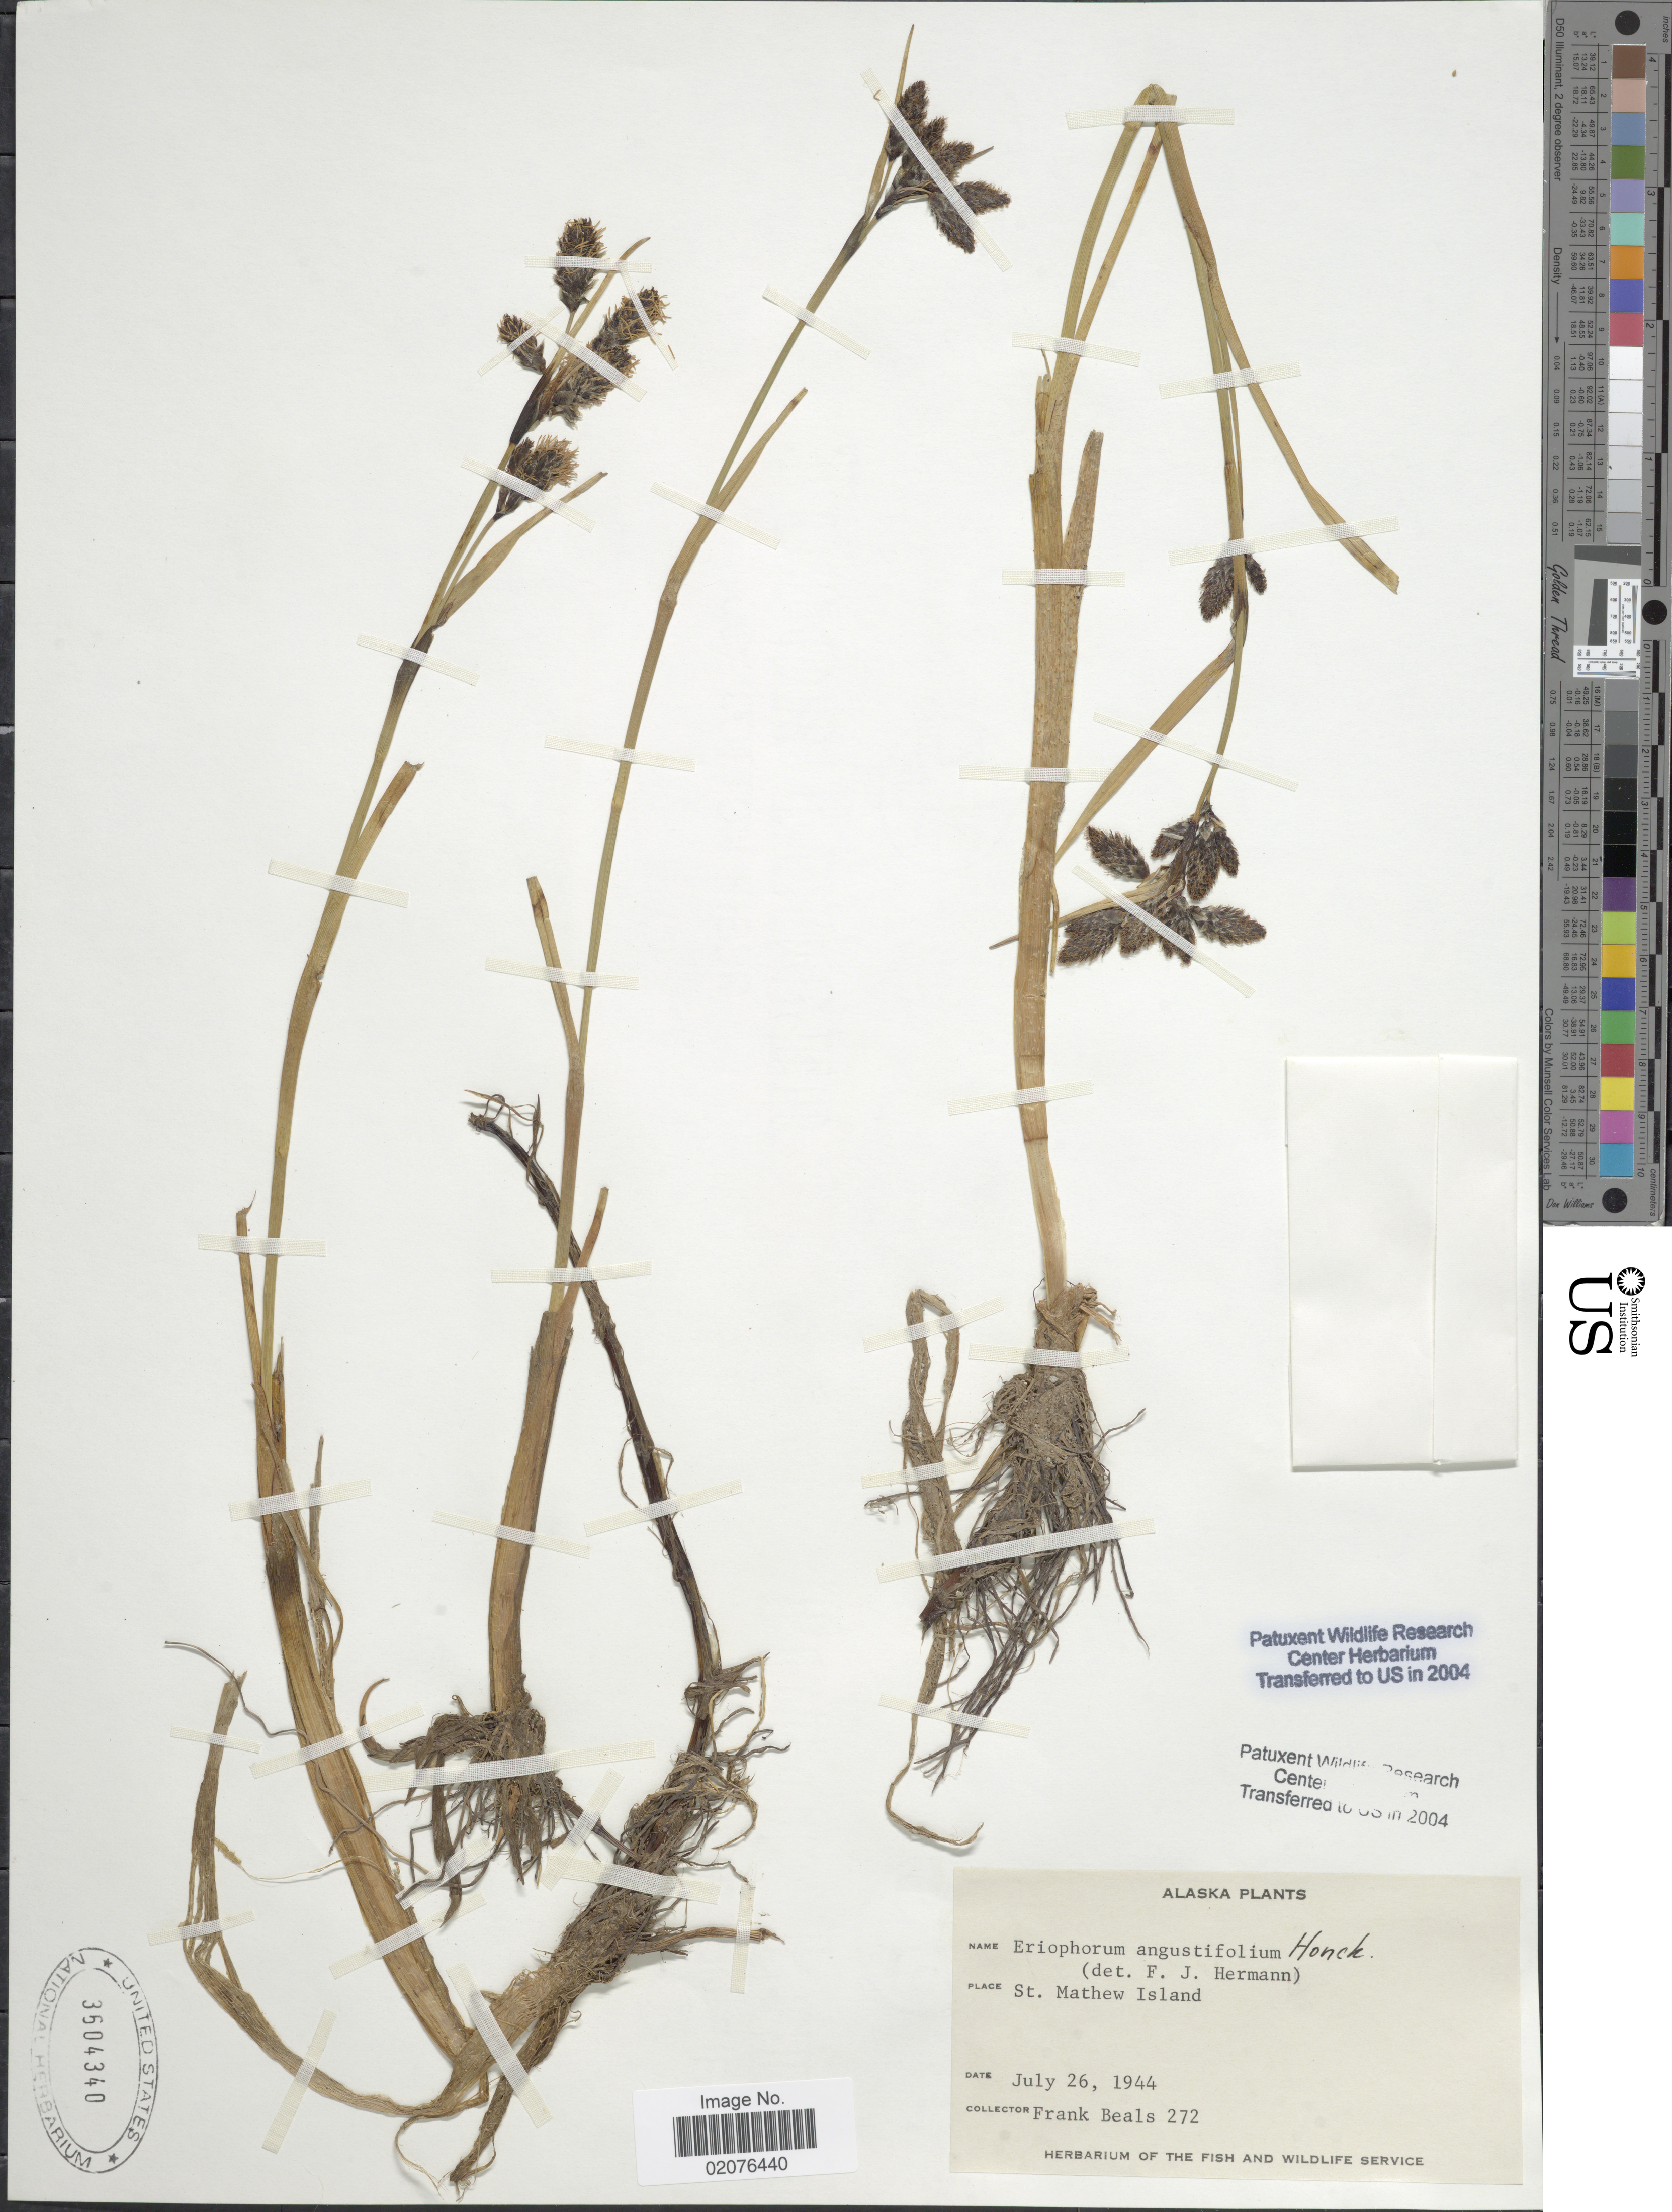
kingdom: Plantae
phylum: Tracheophyta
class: Liliopsida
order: Poales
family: Cyperaceae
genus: Eriophorum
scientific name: Eriophorum angustifolium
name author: Honck.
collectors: F. Beals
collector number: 272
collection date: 1944-07-26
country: United States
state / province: Alaska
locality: St. Mathew Island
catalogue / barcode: US 3604340